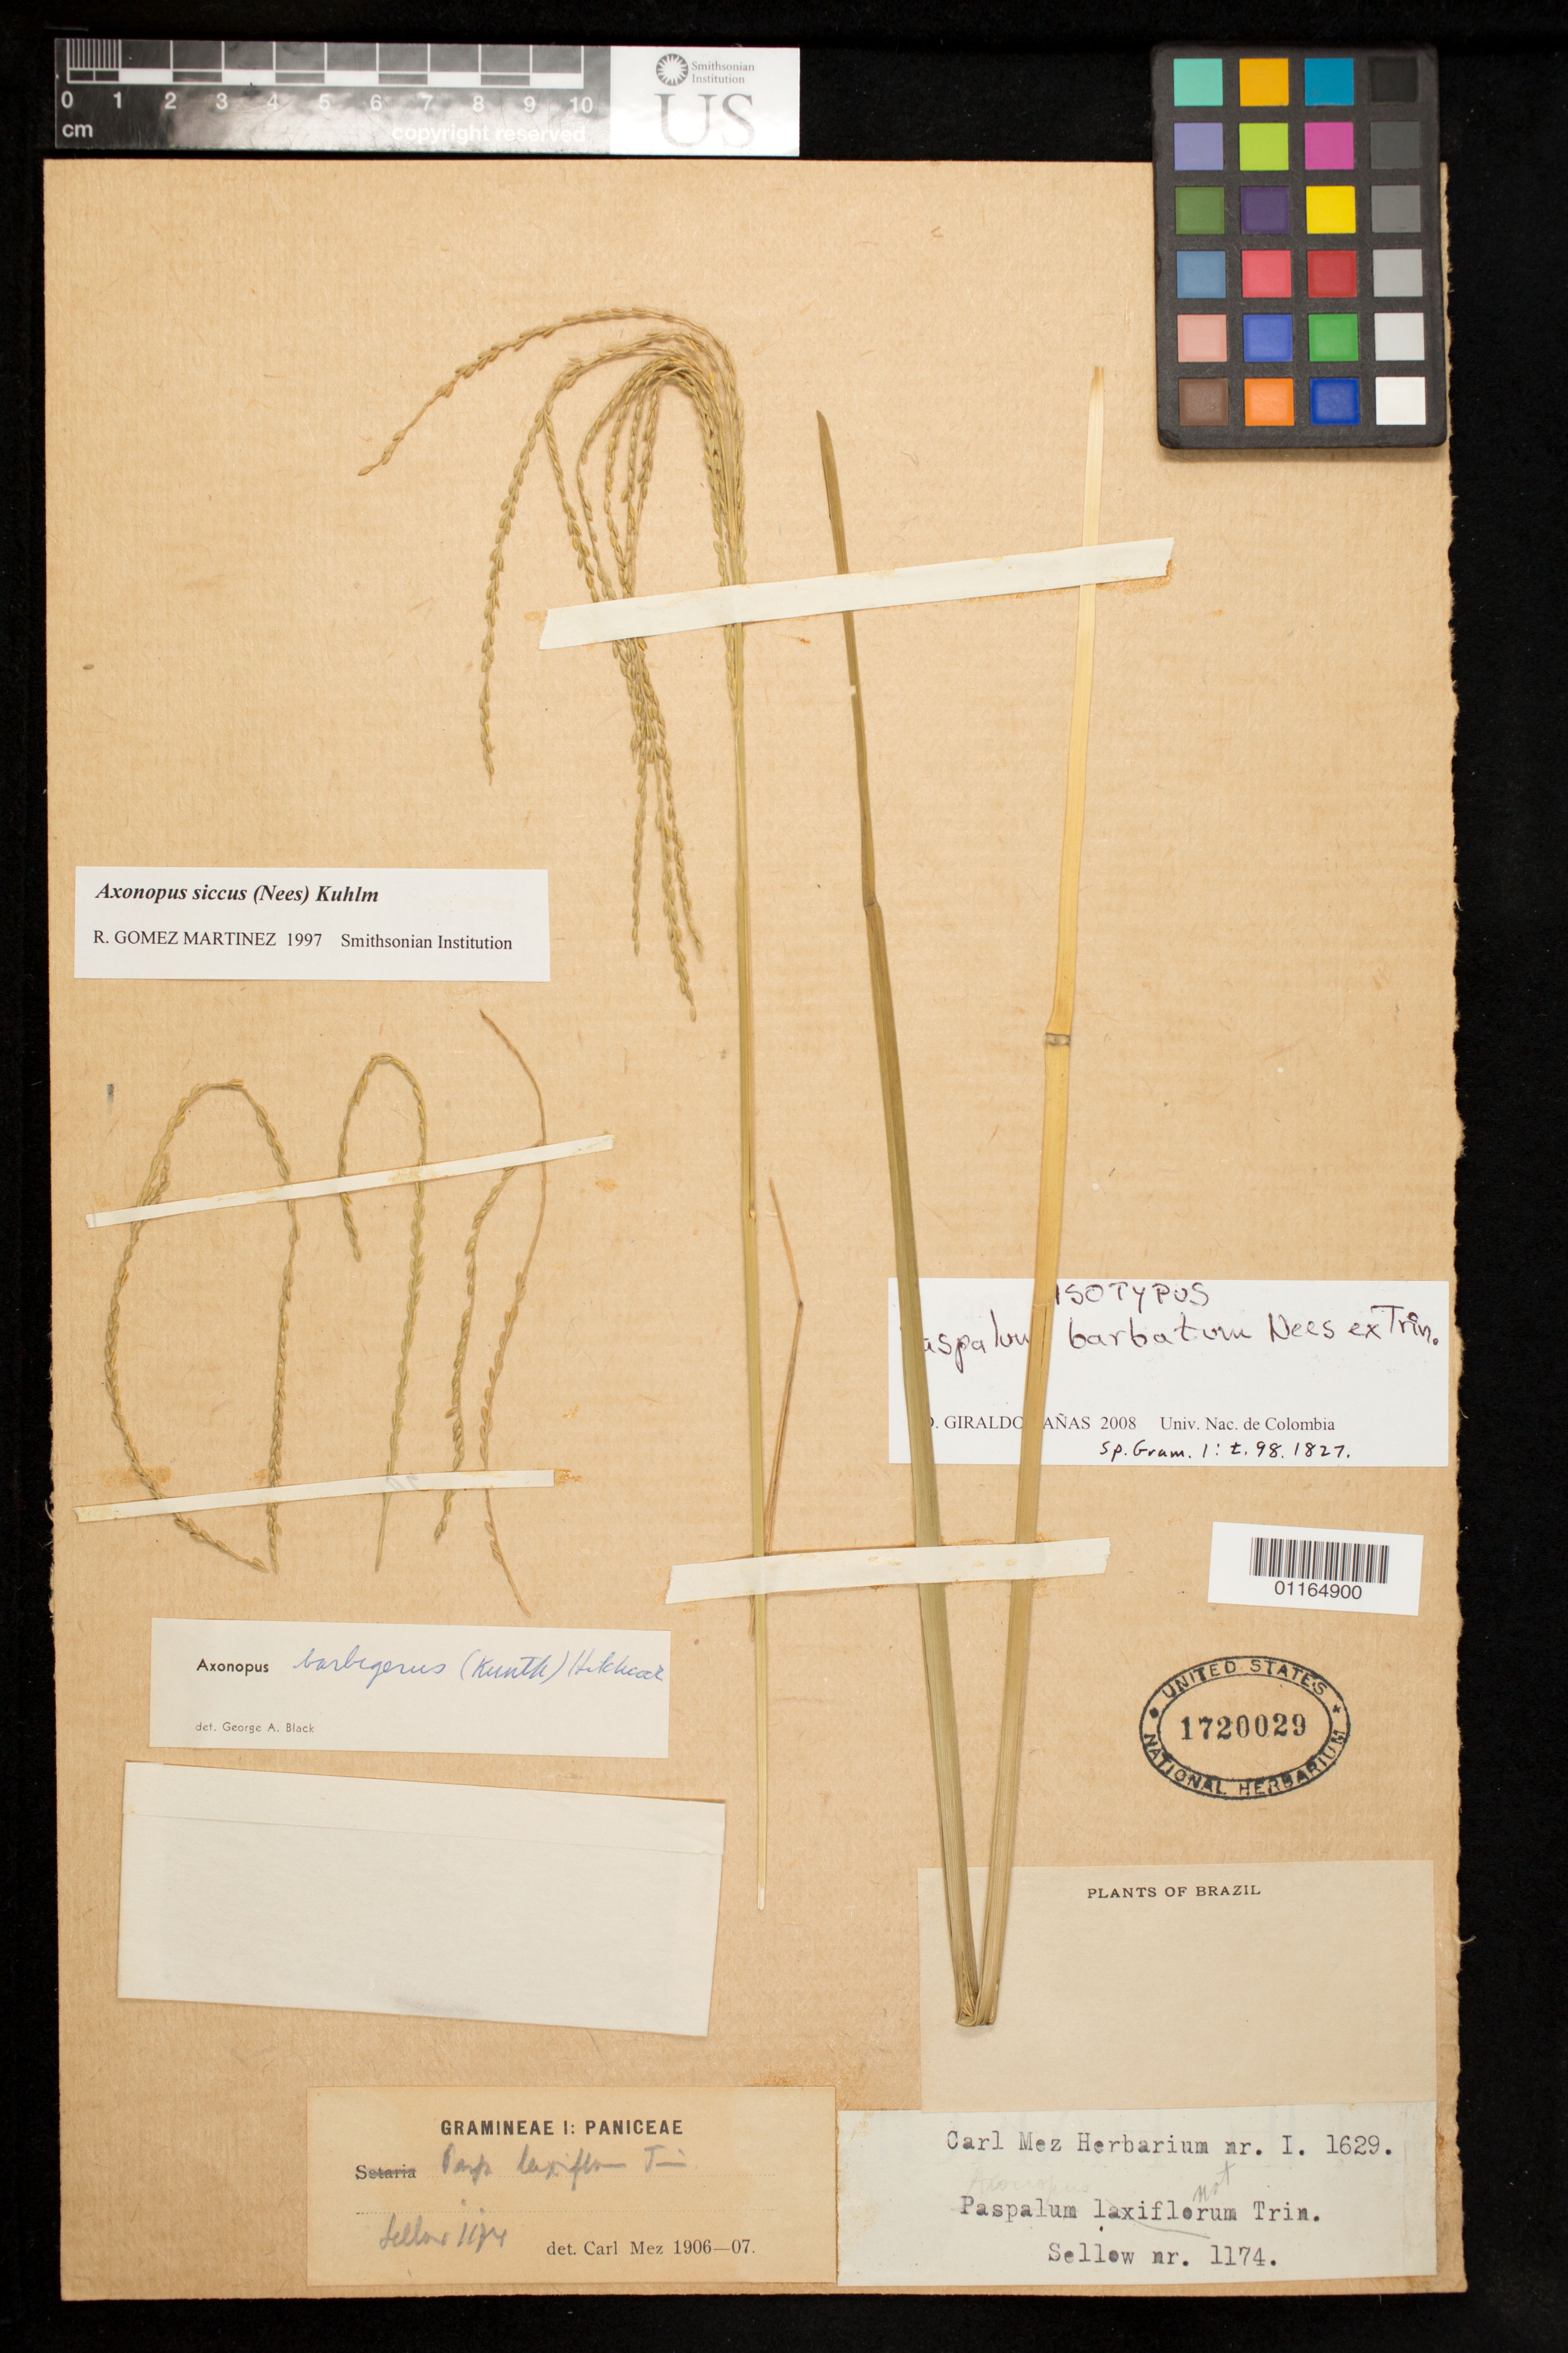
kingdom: Plantae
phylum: Tracheophyta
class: Liliopsida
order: Poales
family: Poaceae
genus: Paspalum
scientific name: Paspalum barbatum Nees ex Trin., nom. illeg.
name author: Nees ex Trin.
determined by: Sinas, D. Geraldo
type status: Type Collection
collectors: F. Sellow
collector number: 1174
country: Brazil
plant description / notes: Annotated by D. Giraldo Cañas (2008) as "isotypus" but (according to Tropicos, unverified) protologue apparently cites "habitat in Monte Video et ad flumen, Rio Grande do Sul dictum, in confinibus Regni Paraguaijani" ["et" suggests 2 collections, i.e., syntypes]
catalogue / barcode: US 1720029